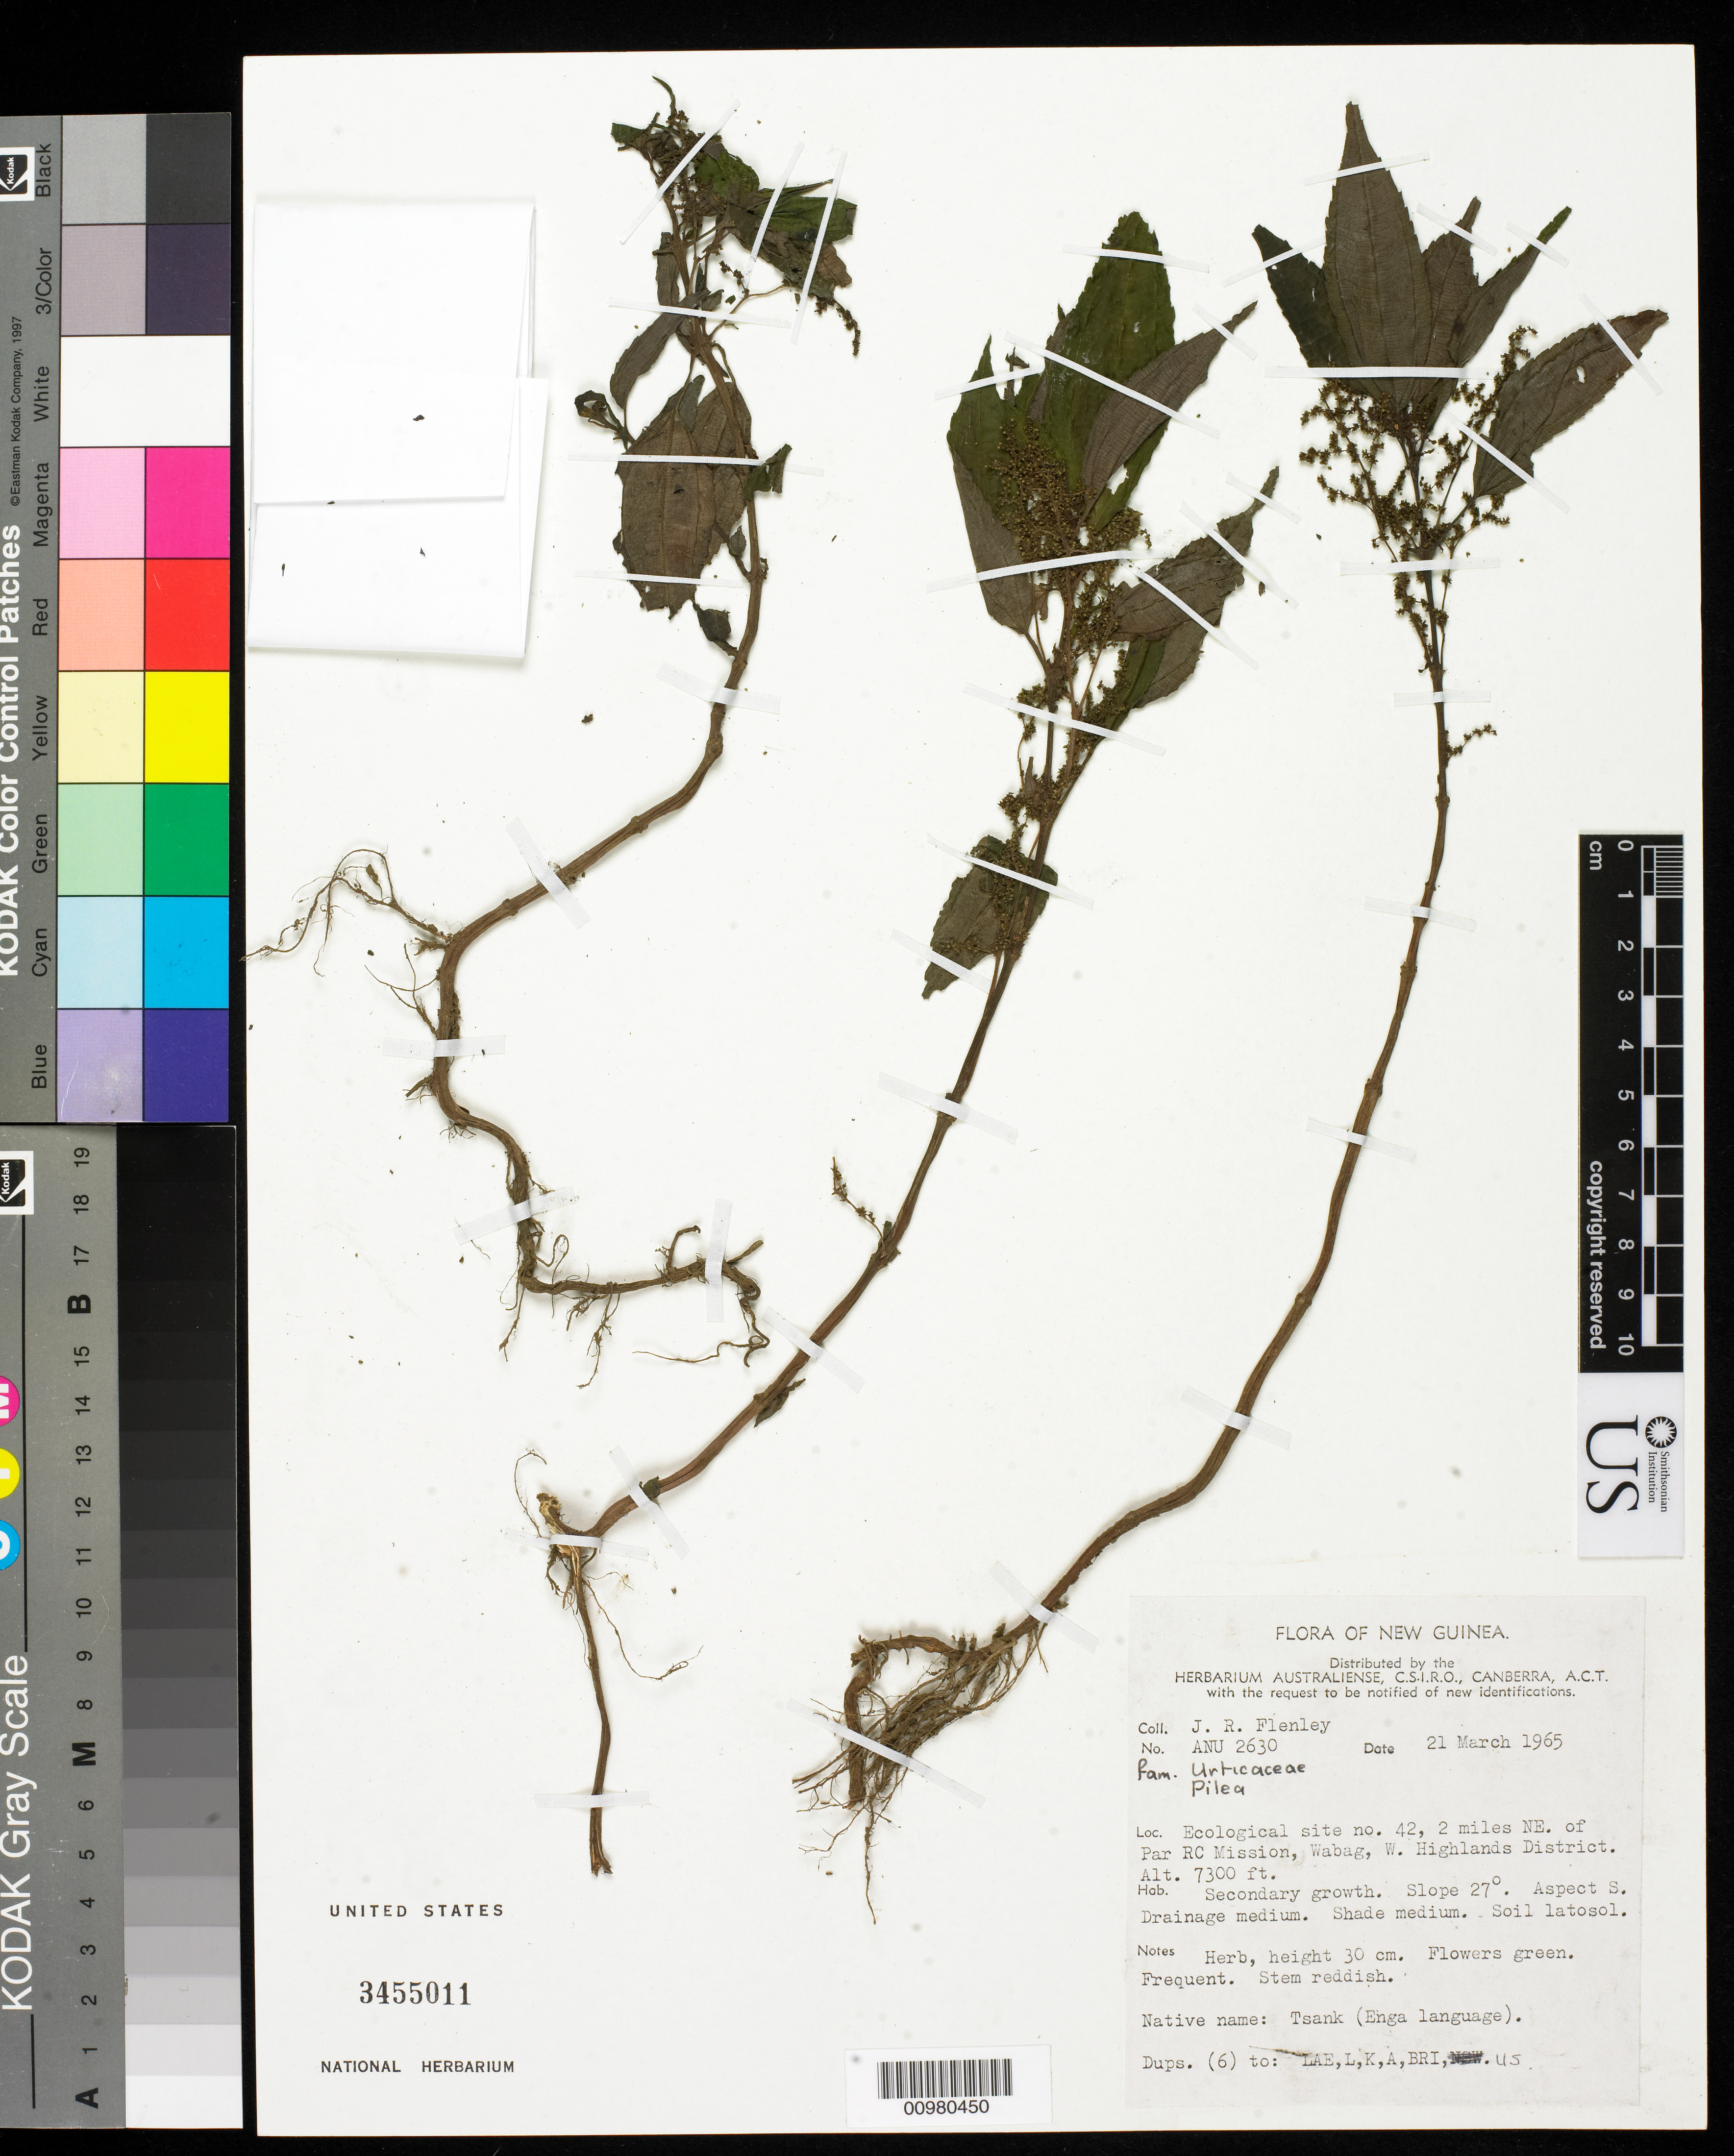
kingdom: Plantae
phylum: Tracheophyta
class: Magnoliopsida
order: Rosales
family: Urticaceae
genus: Pilea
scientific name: Pilea sp.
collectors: J.R. Fienley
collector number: ANU 2630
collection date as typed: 21 Mar 1965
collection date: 1965-03-21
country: Papua New Guinea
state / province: Enga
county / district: Wabag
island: New Guinea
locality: Ecological site no. 42, 2 miles NE of Par RC Mission.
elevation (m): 2225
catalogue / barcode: US 3455011